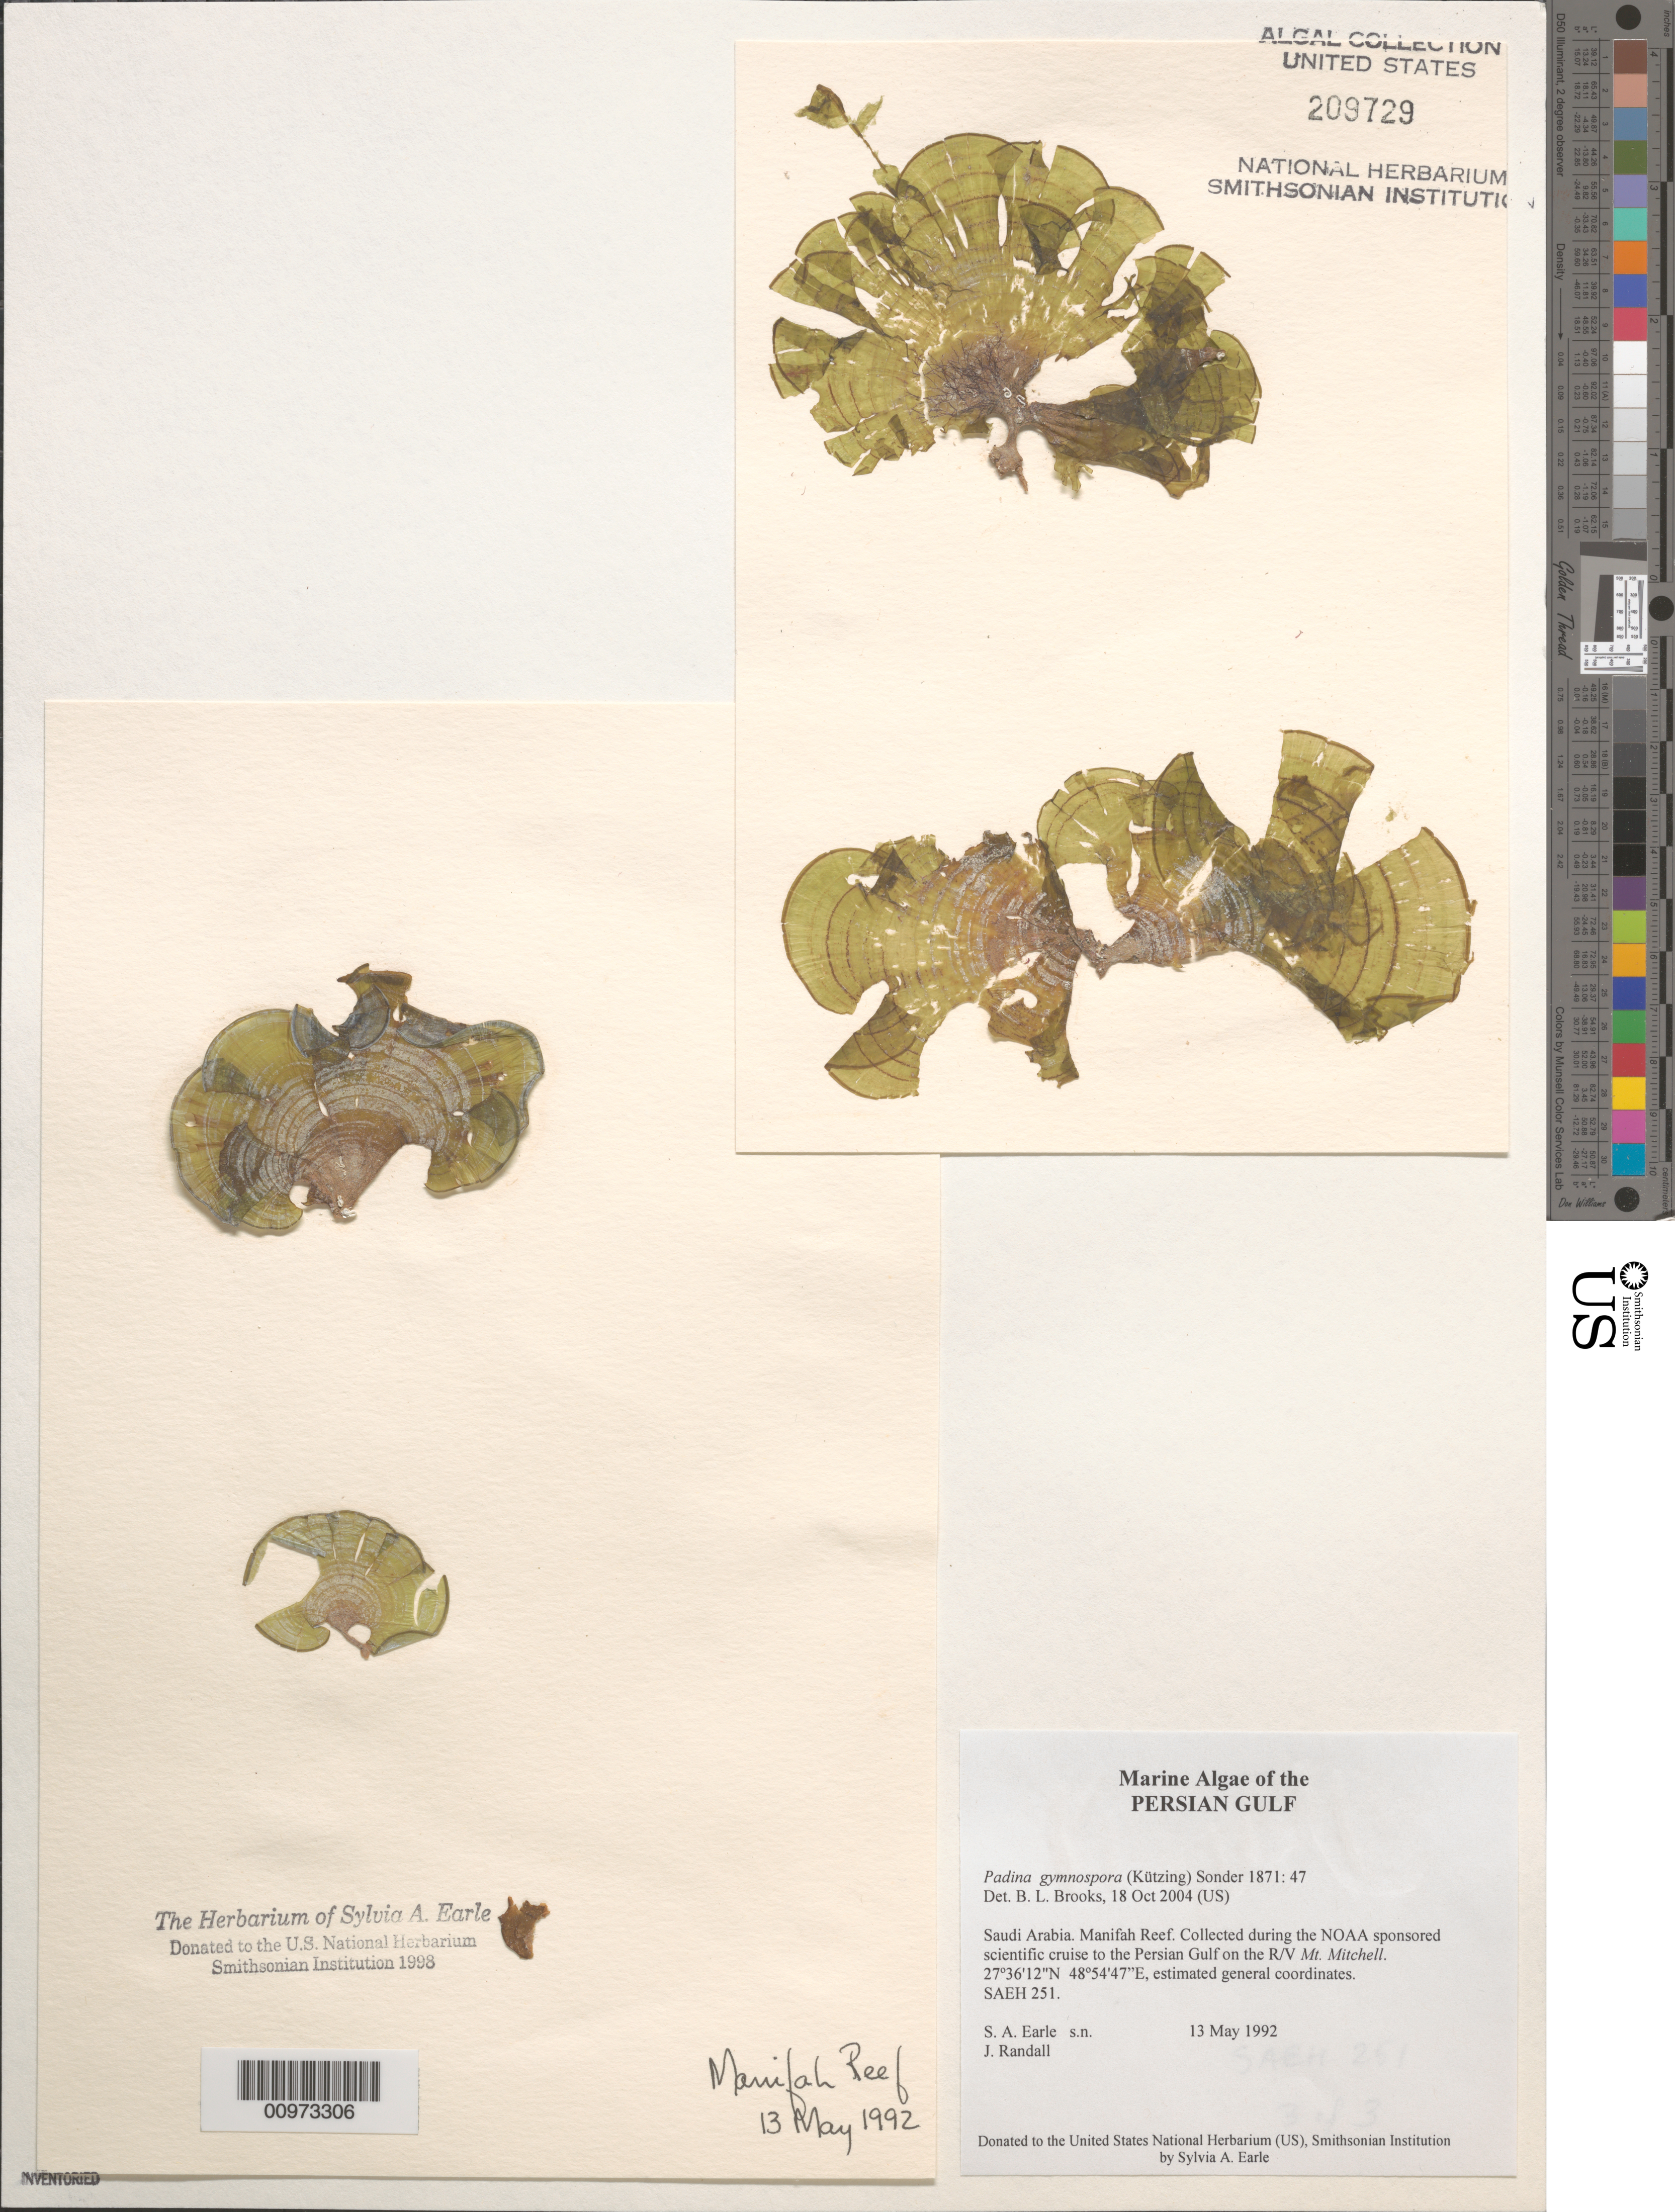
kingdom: Chromista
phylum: Ochrophyta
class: Phaeophyceae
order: Dictyotales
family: Dictyotaceae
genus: Padina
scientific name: Padina gymnospora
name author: (Kütz.) O.G. Sond.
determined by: Brooks, B. L., (BOT), Smithsonian Institution - National Museum of Natural History (UNITED STATES)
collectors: S. A. Earle & J. Randall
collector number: SAEH 251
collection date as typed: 13 May 1992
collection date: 1992-05-13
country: Saudi Arabia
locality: Manifah Reef, Persian Gulf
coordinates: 27 36'12"N, 48 54'47"E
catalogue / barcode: US 209729